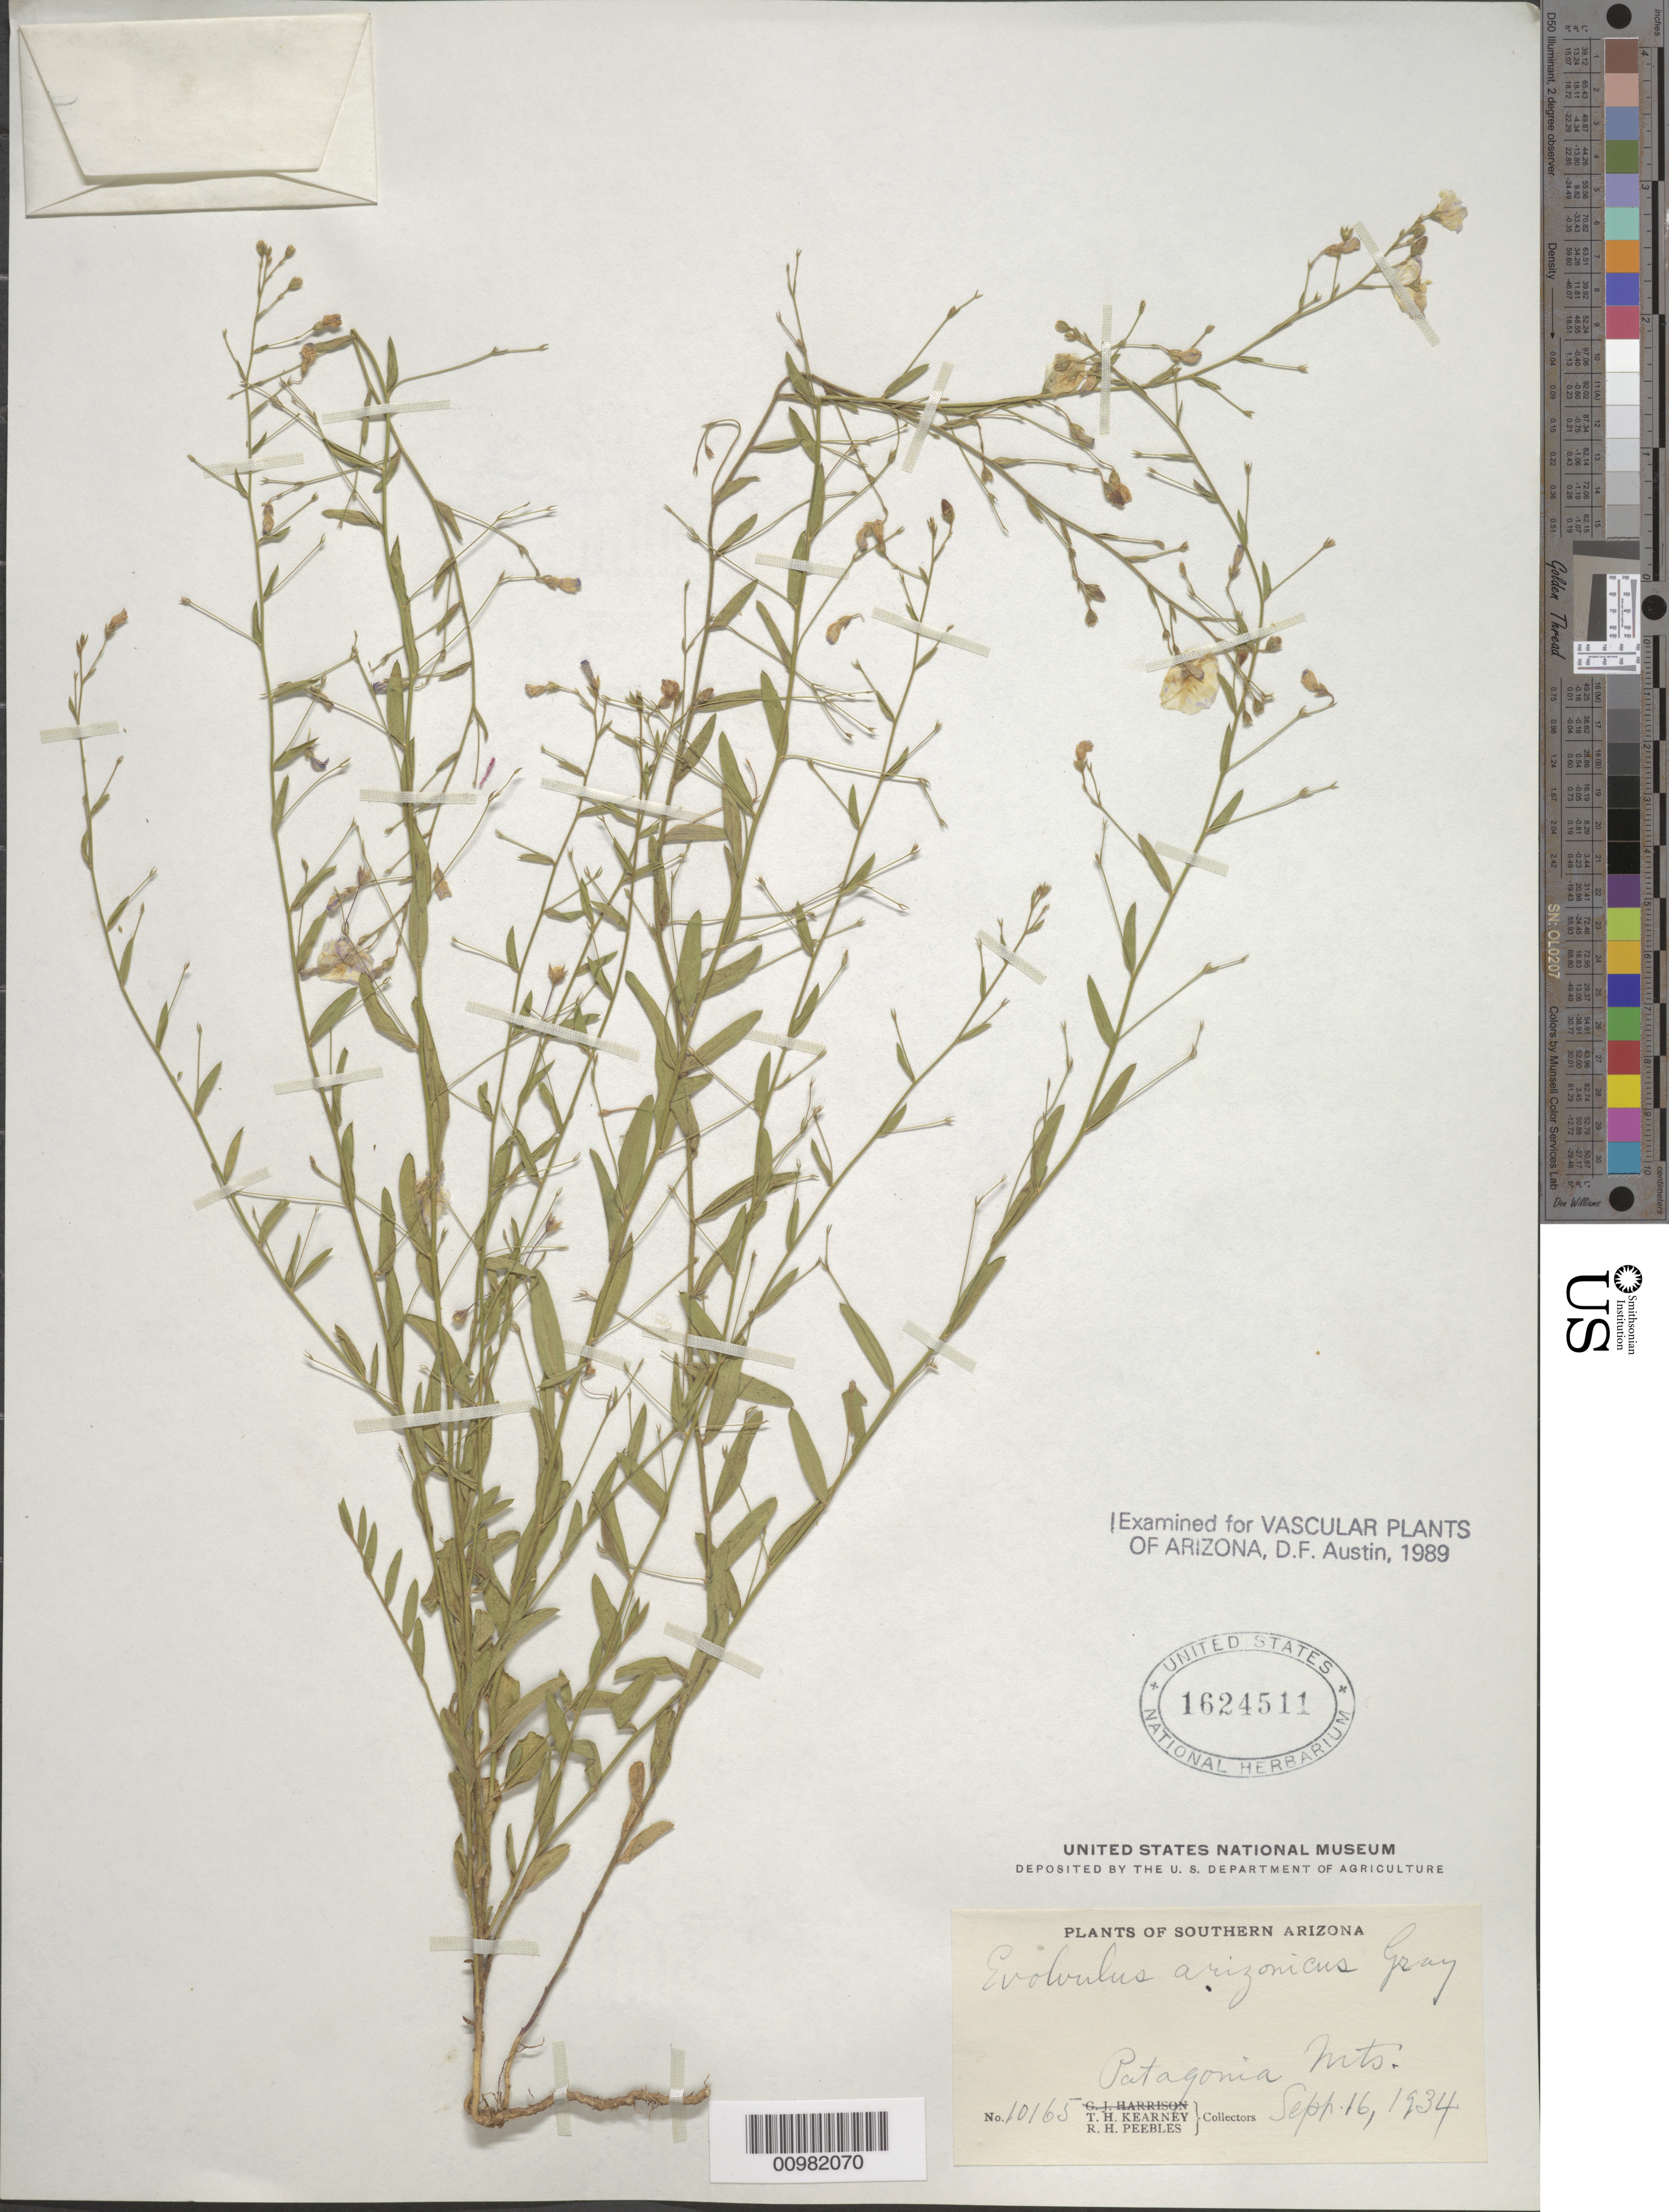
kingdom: Plantae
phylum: Tracheophyta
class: Magnoliopsida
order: Solanales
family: Convolvulaceae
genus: Evolvulus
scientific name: Evolvulus arizonicus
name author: A. Gray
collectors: T. H. Kearney & R. H. Peebles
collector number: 10165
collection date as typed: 16 Sep 1934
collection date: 1934-09-16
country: United States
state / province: Arizona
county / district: Santa Cruz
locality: Patagonia Mts.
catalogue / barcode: US 1624511